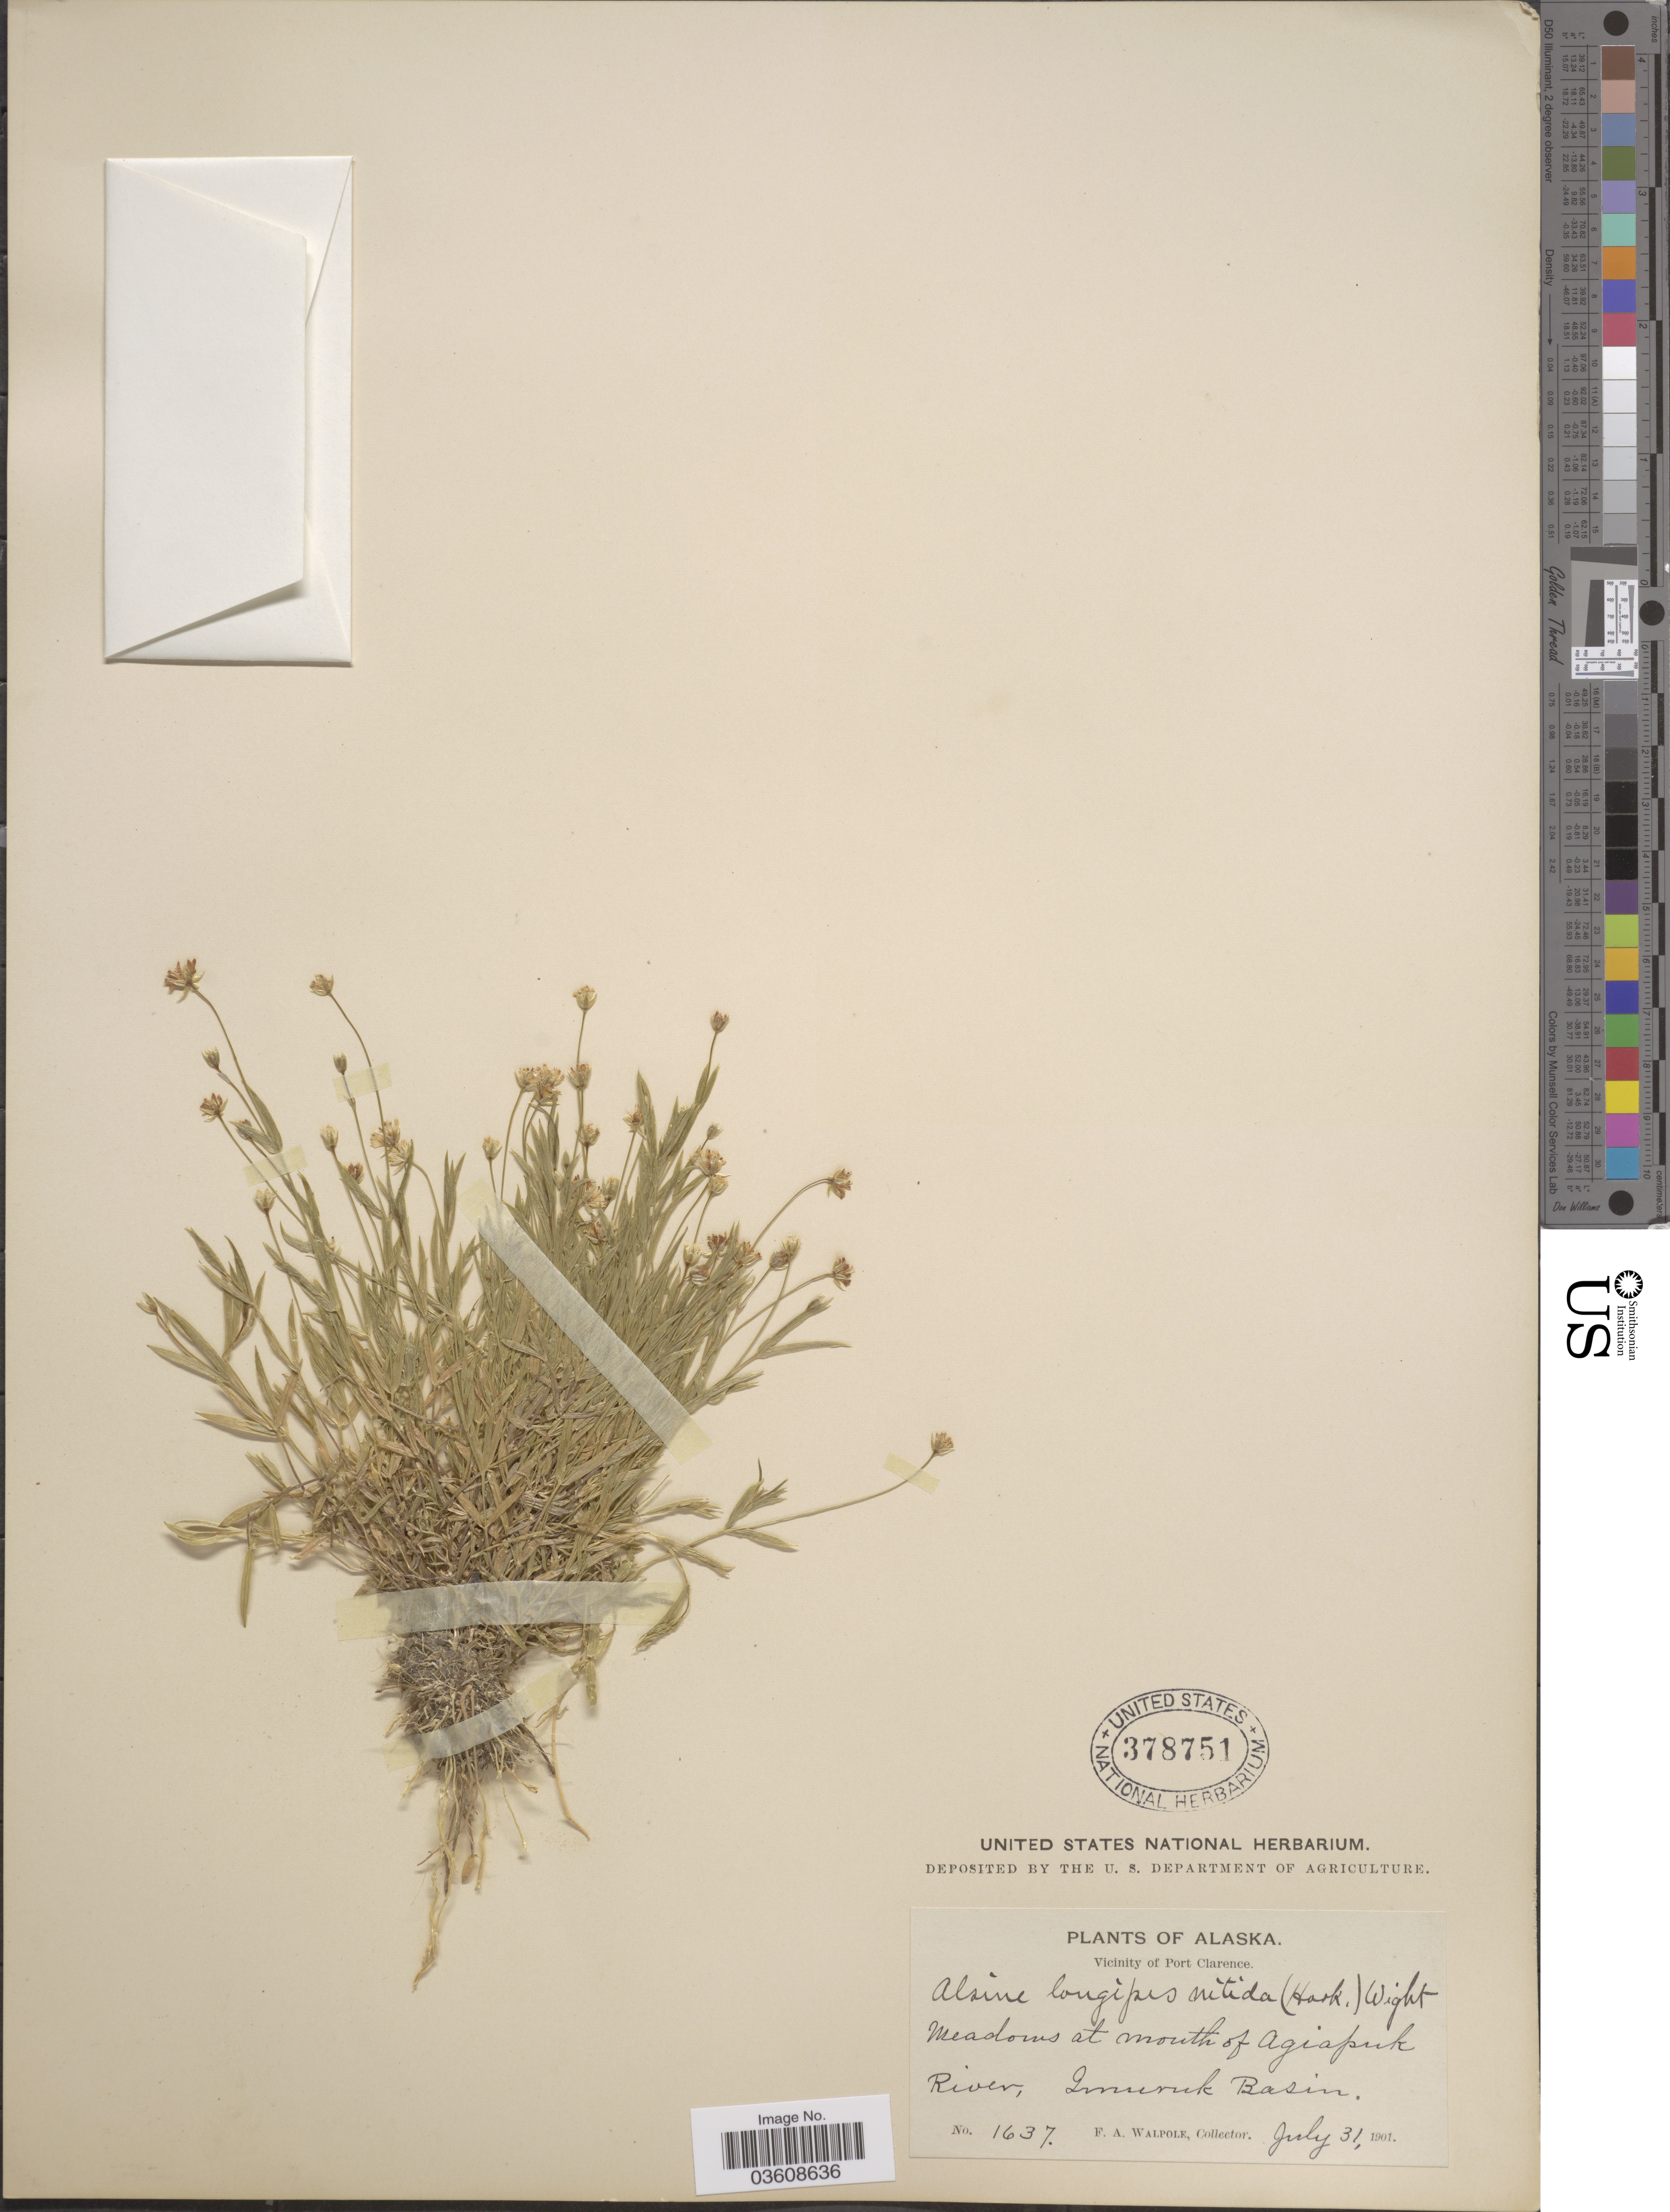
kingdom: Plantae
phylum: Tracheophyta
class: Magnoliopsida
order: Caryophyllales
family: Caryophyllaceae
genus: Stellaria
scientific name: Stellaria longipes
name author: Goldie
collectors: F. Walpole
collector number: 1637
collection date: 1901-07-31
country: United States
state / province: Alaska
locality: Vicinity of Port Clarence. Mouth of Agiapuk River, Imuruk Basin.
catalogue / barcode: US 378751